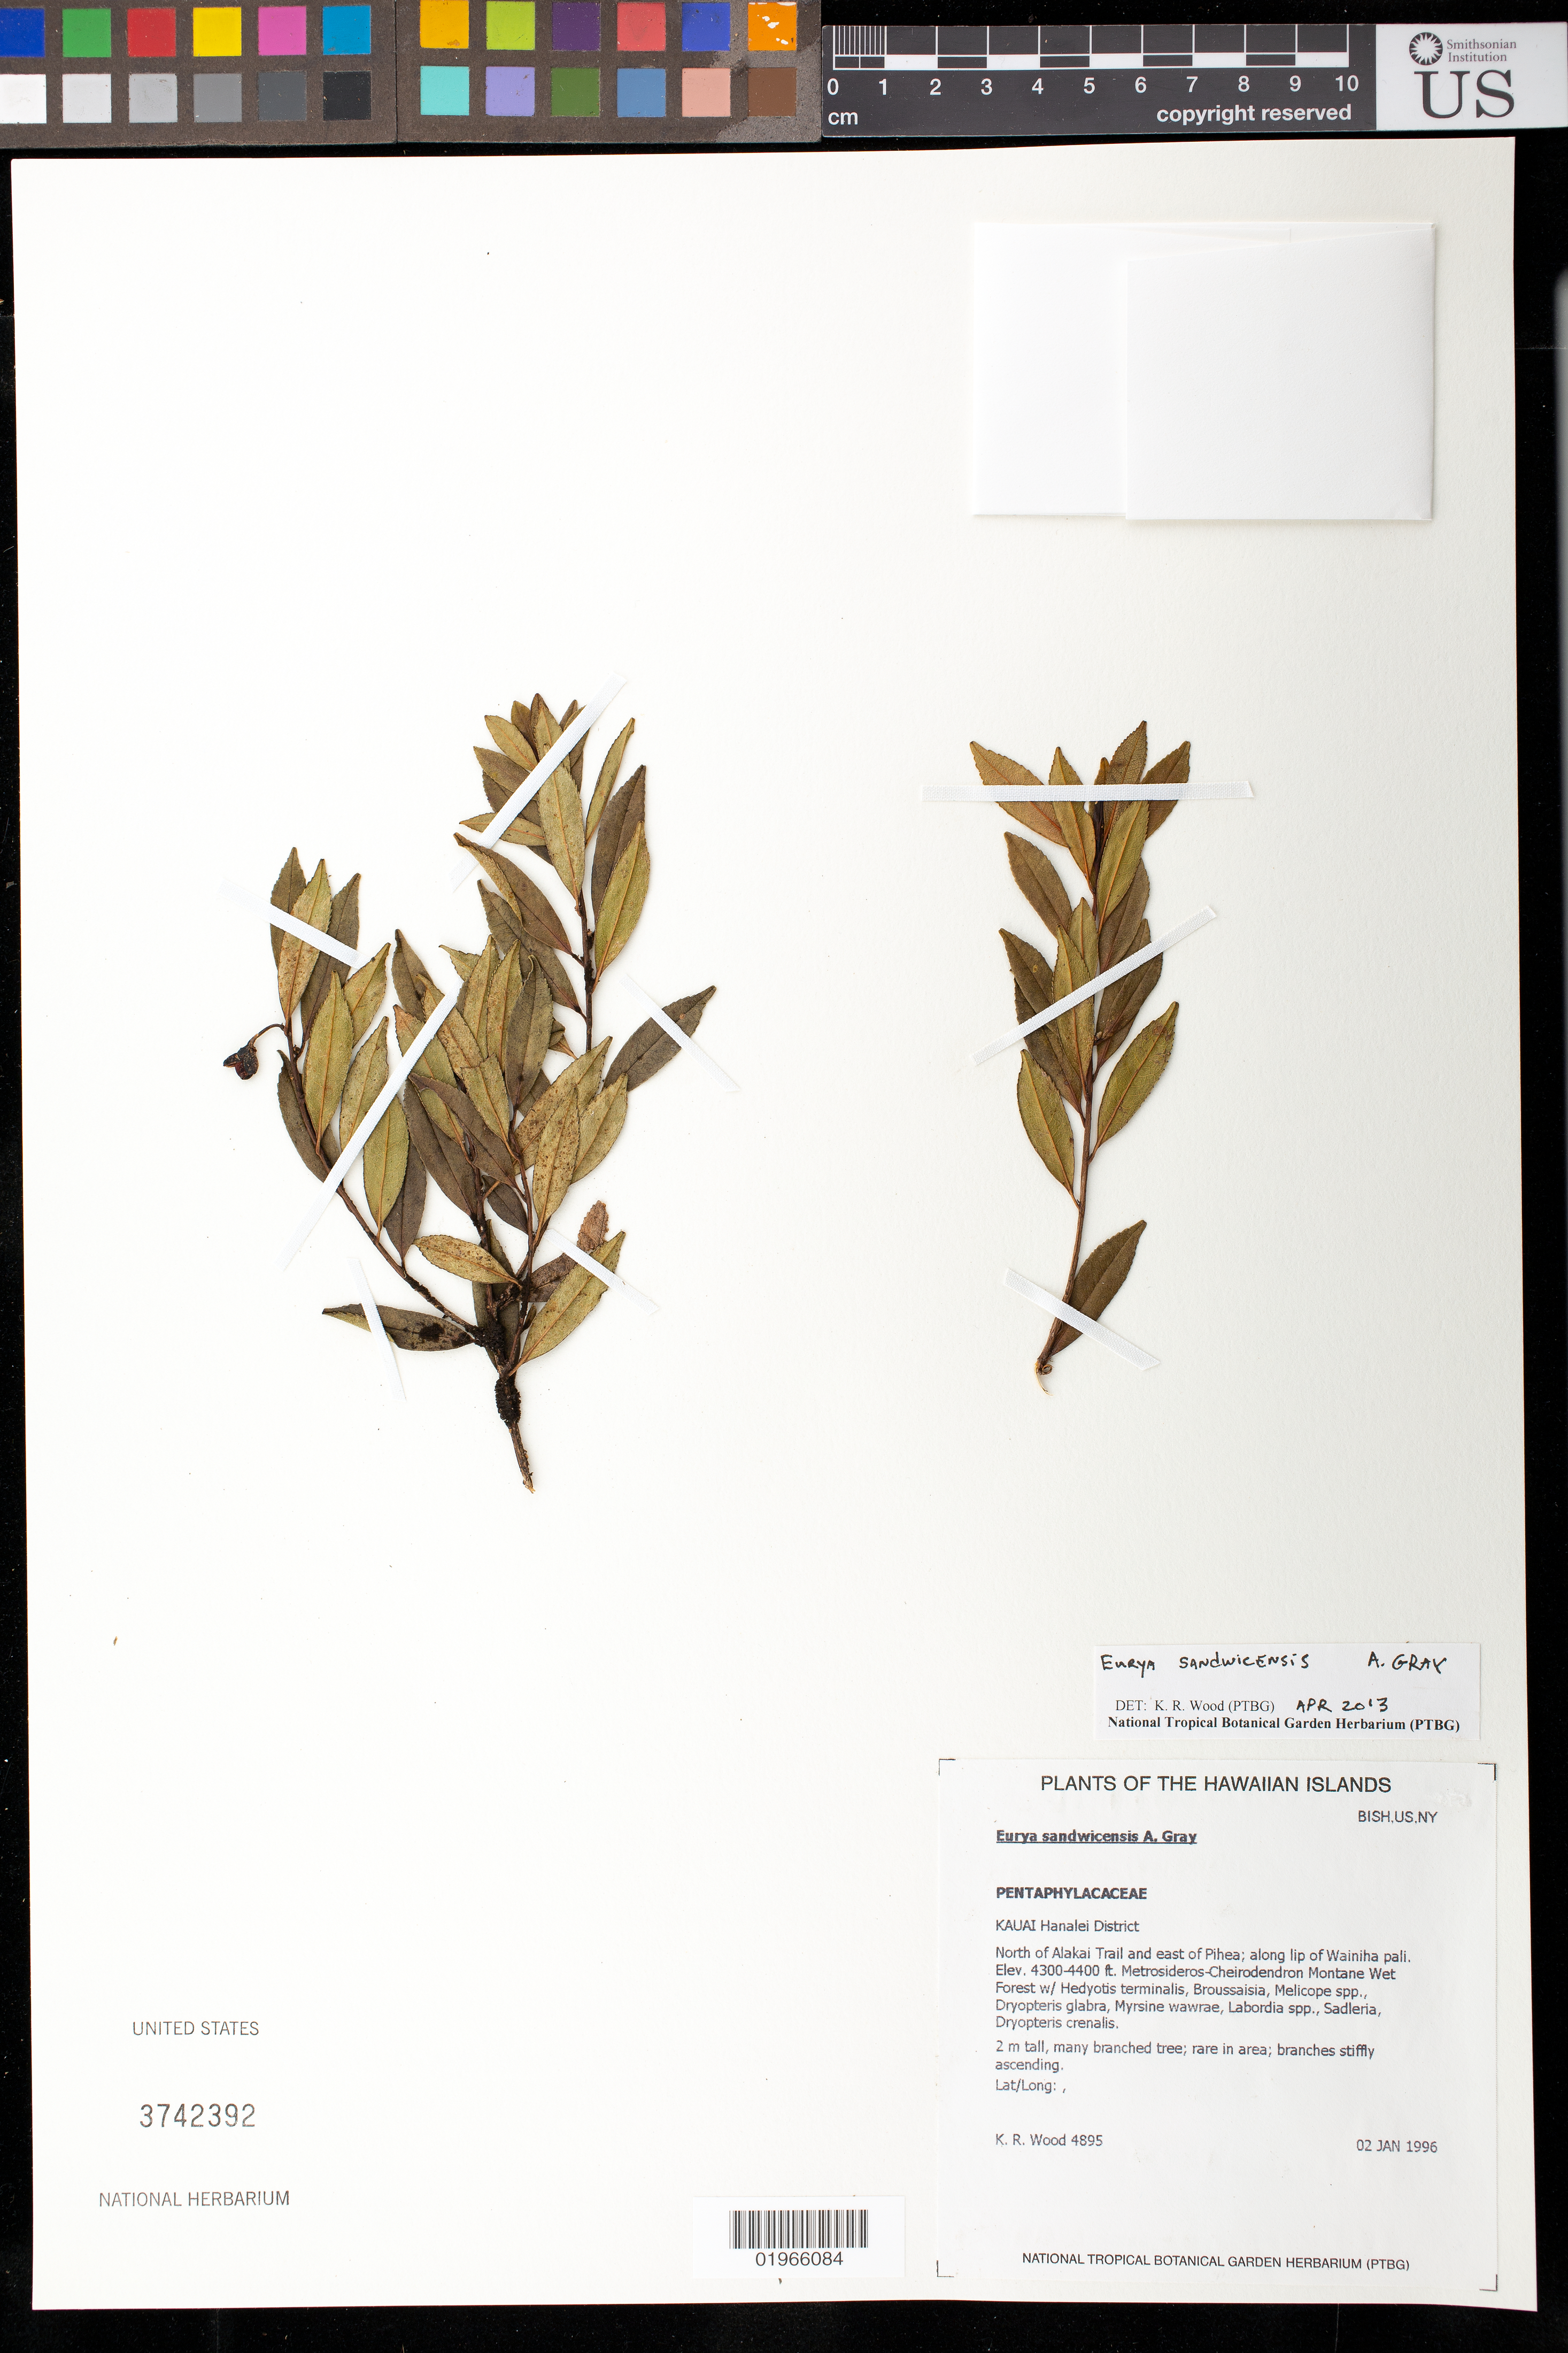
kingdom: Plantae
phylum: Tracheophyta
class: Magnoliopsida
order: Ericales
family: Pentaphylacaceae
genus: Eurya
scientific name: Eurya sandwicensis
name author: A. Gray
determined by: Wood, Kenneth R.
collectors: K. R. Wood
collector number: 4895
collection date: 1996-01-02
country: United States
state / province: Hawaii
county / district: Kauai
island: Kaua'i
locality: Hanalei District, north of Alakai Trail and east of Pihea, along lip of Wainiha pali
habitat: Montane wet forest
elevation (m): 1311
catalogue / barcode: US 3742392